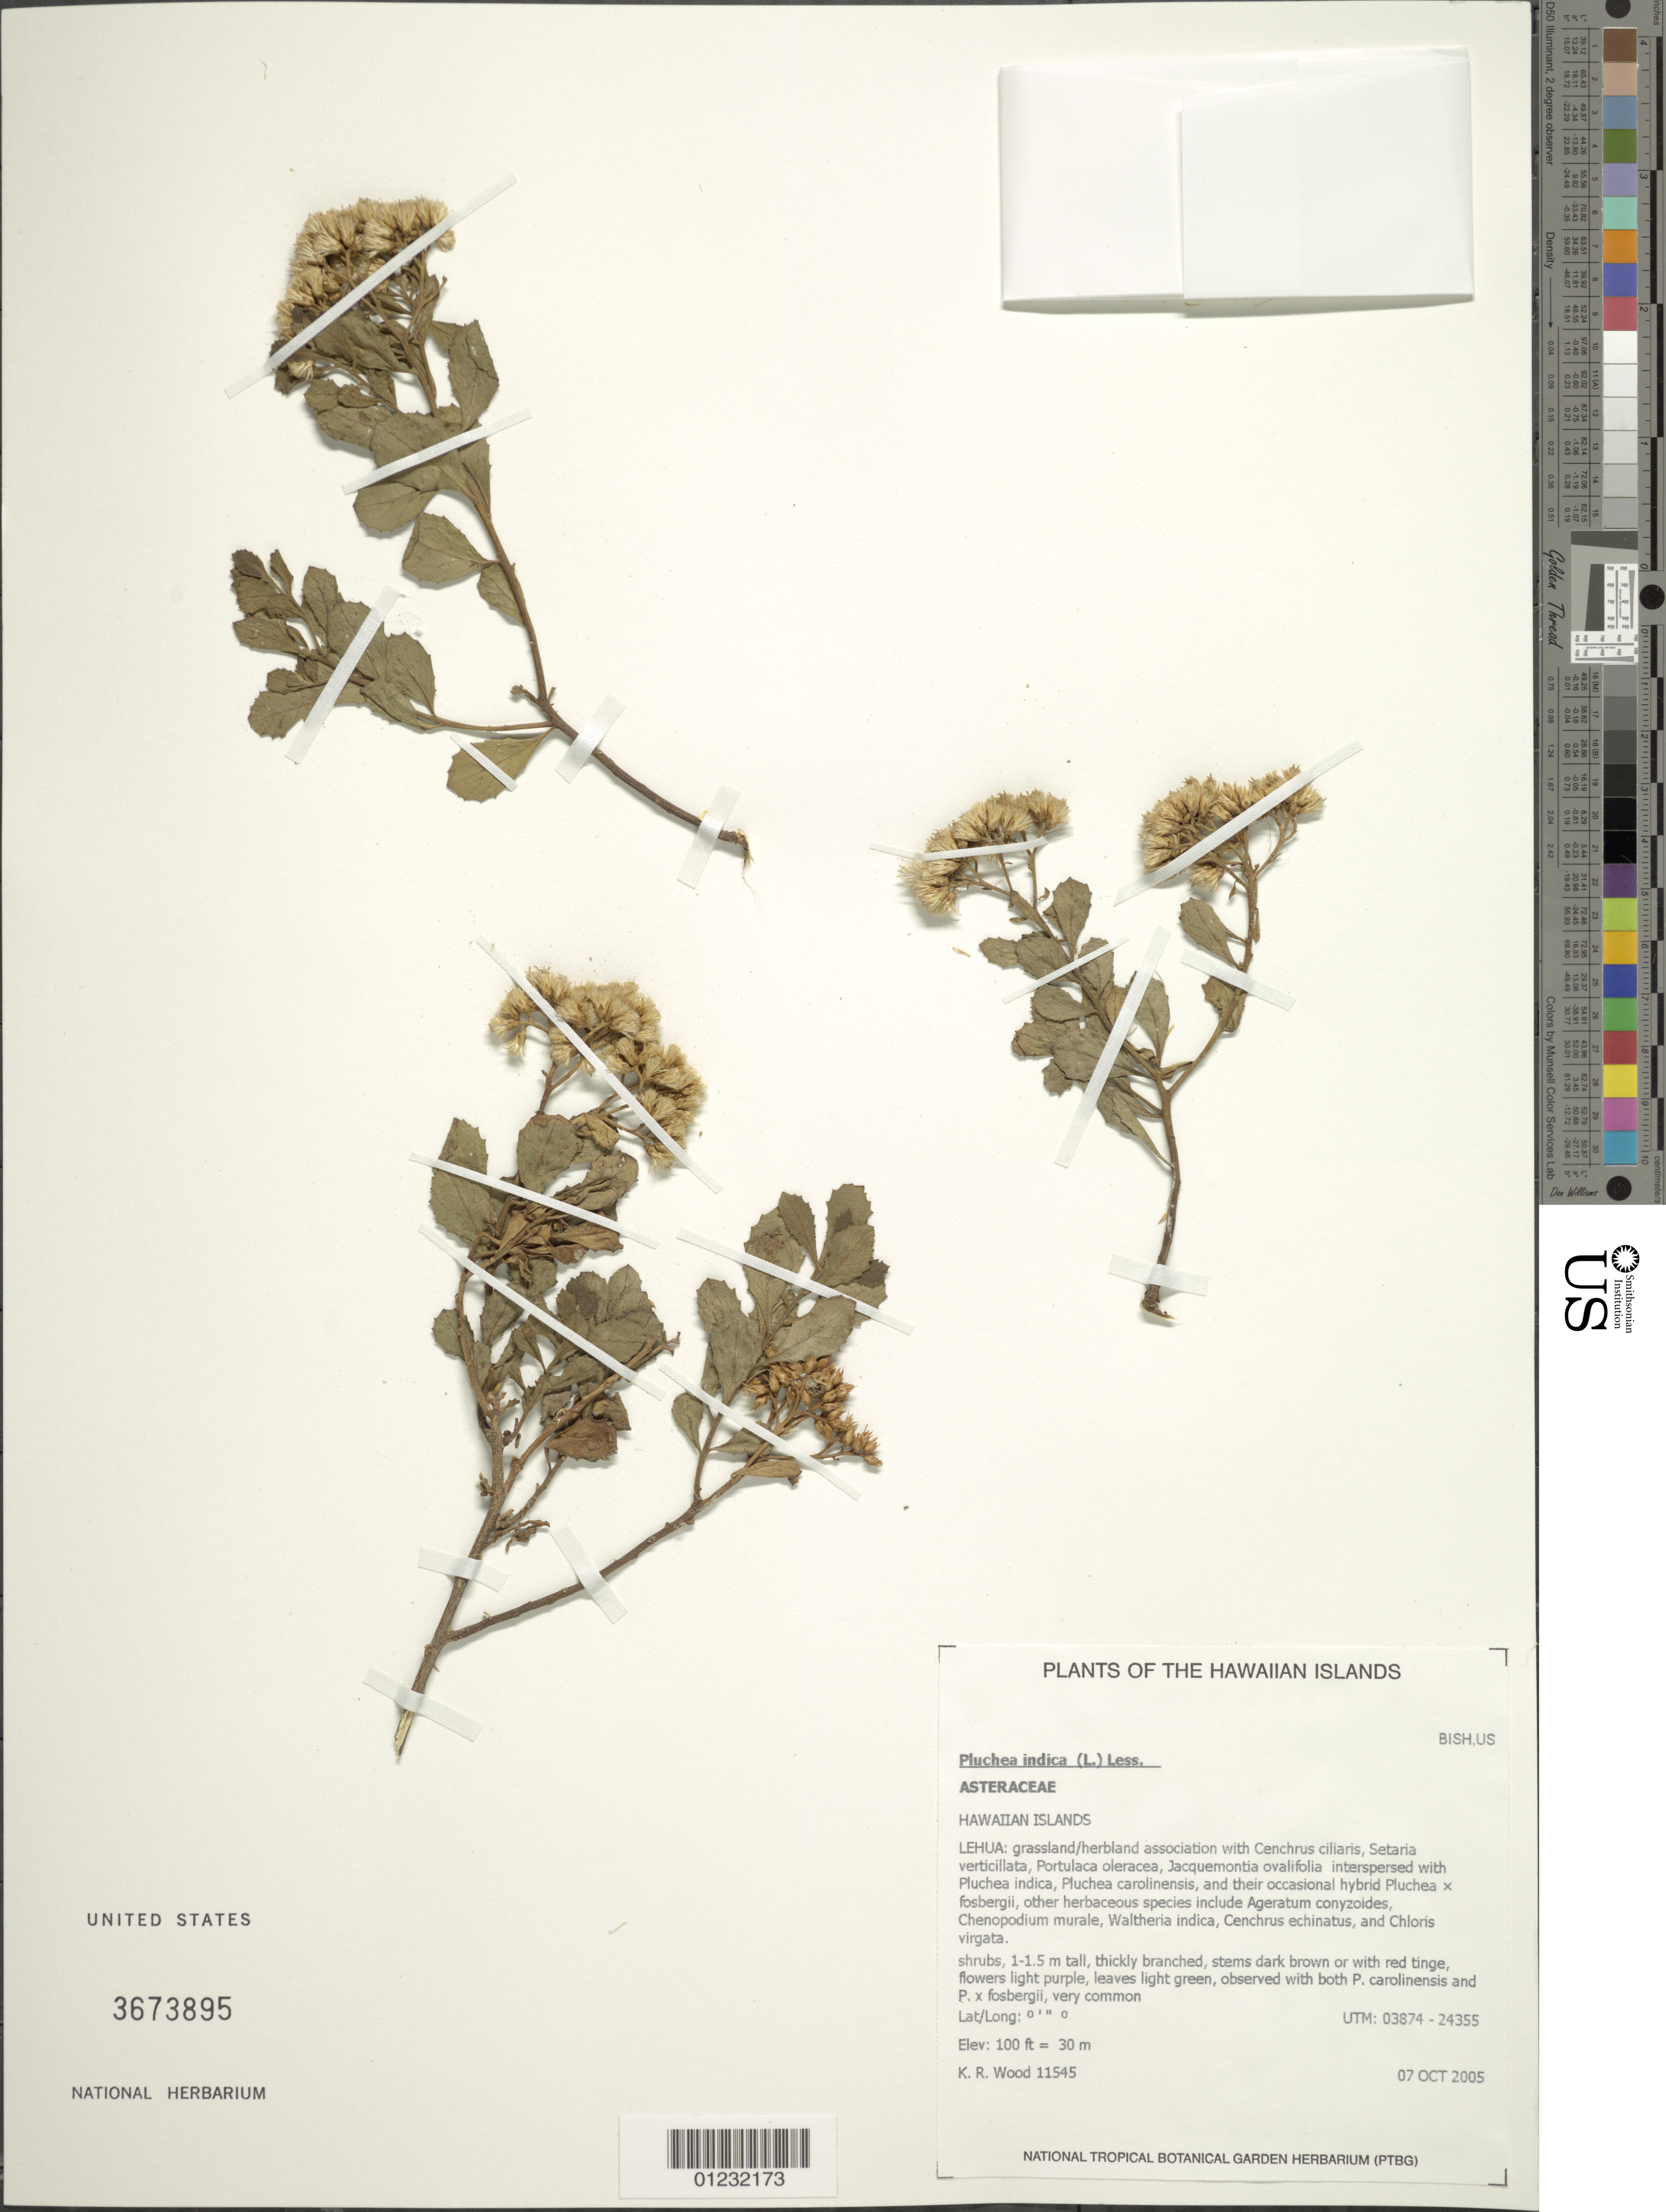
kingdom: Plantae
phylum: Tracheophyta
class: Magnoliopsida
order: Asterales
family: Asteraceae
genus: Pluchea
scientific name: Pluchea indica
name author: (L.) Less.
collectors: K. R. Wood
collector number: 11545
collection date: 2005-10-07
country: United States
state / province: Hawaii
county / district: Kauai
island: Lehua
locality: Grassland/herbland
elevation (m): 30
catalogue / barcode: US 3673895